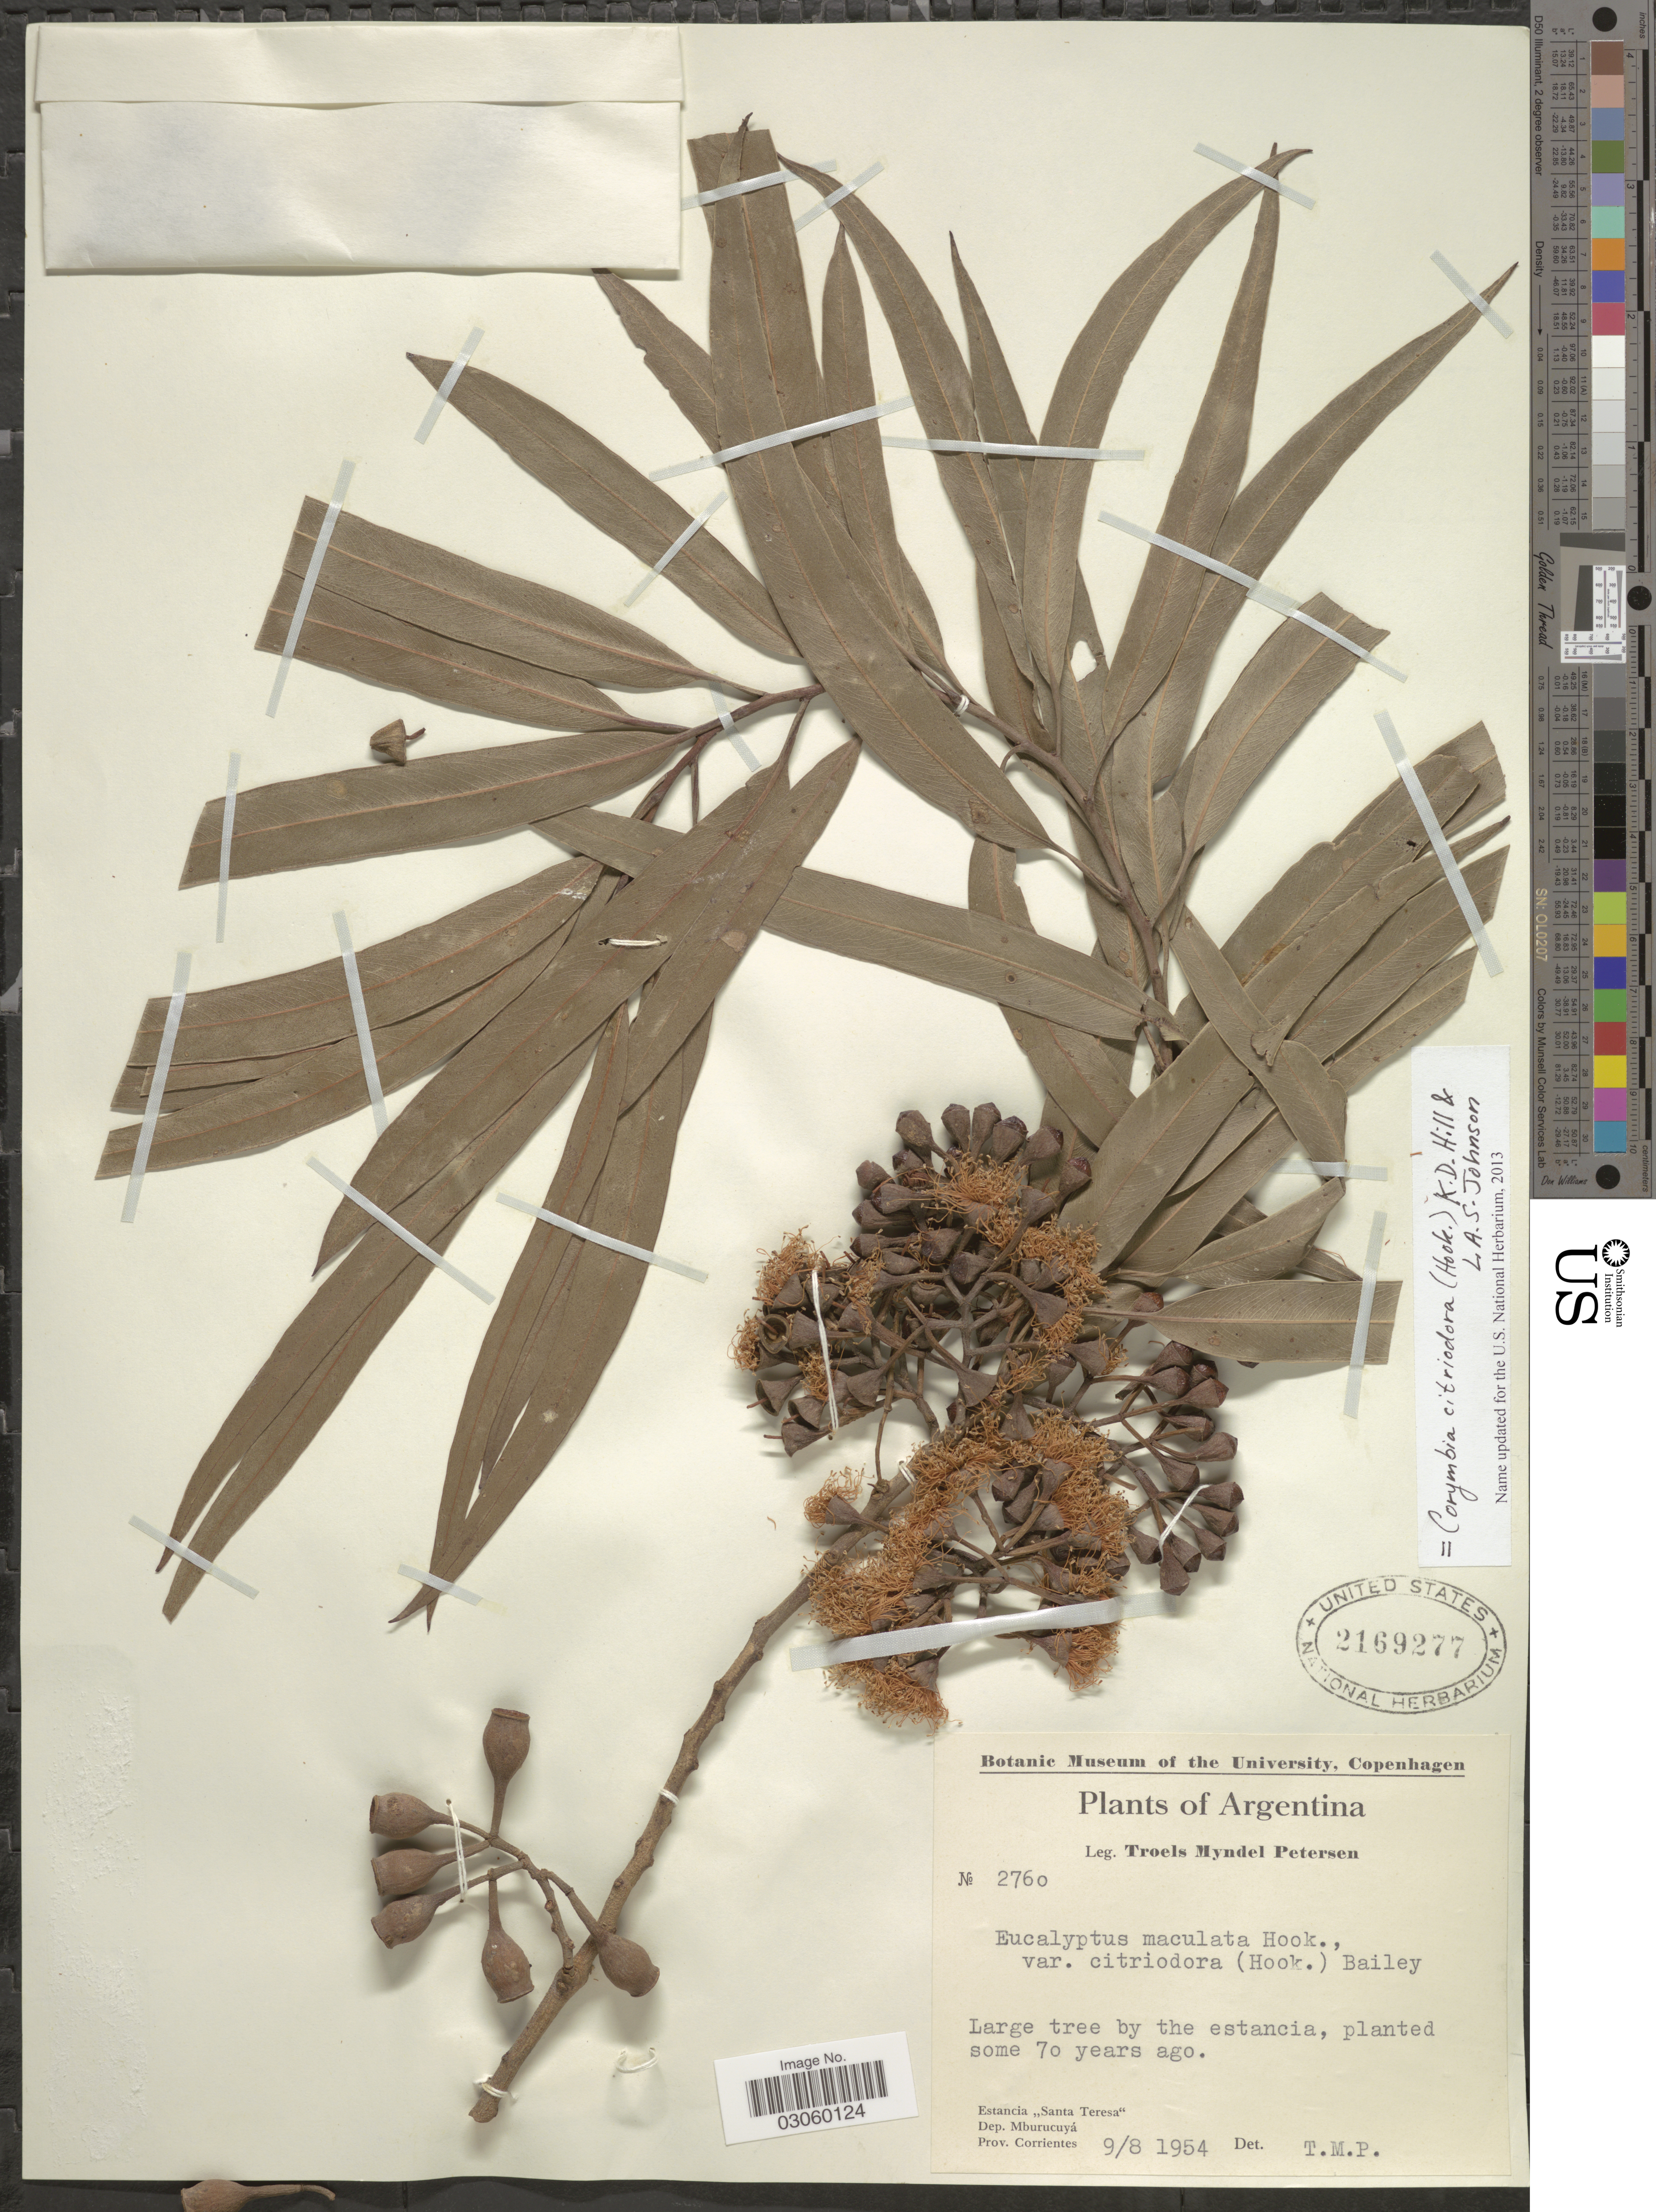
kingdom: Plantae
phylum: Tracheophyta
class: Magnoliopsida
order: Myrtales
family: Myrtaceae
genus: Corymbia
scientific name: Corymbia citriodora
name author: (Hook.) K.D. Hill & L.A.S. Johnson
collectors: T. M. Petersen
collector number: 2760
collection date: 1954-08-09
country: Argentina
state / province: Corrientes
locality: Estancia "Santa Teresa", Dep. Mburucuyá, Prov. Corrientes.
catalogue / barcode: US 2169277